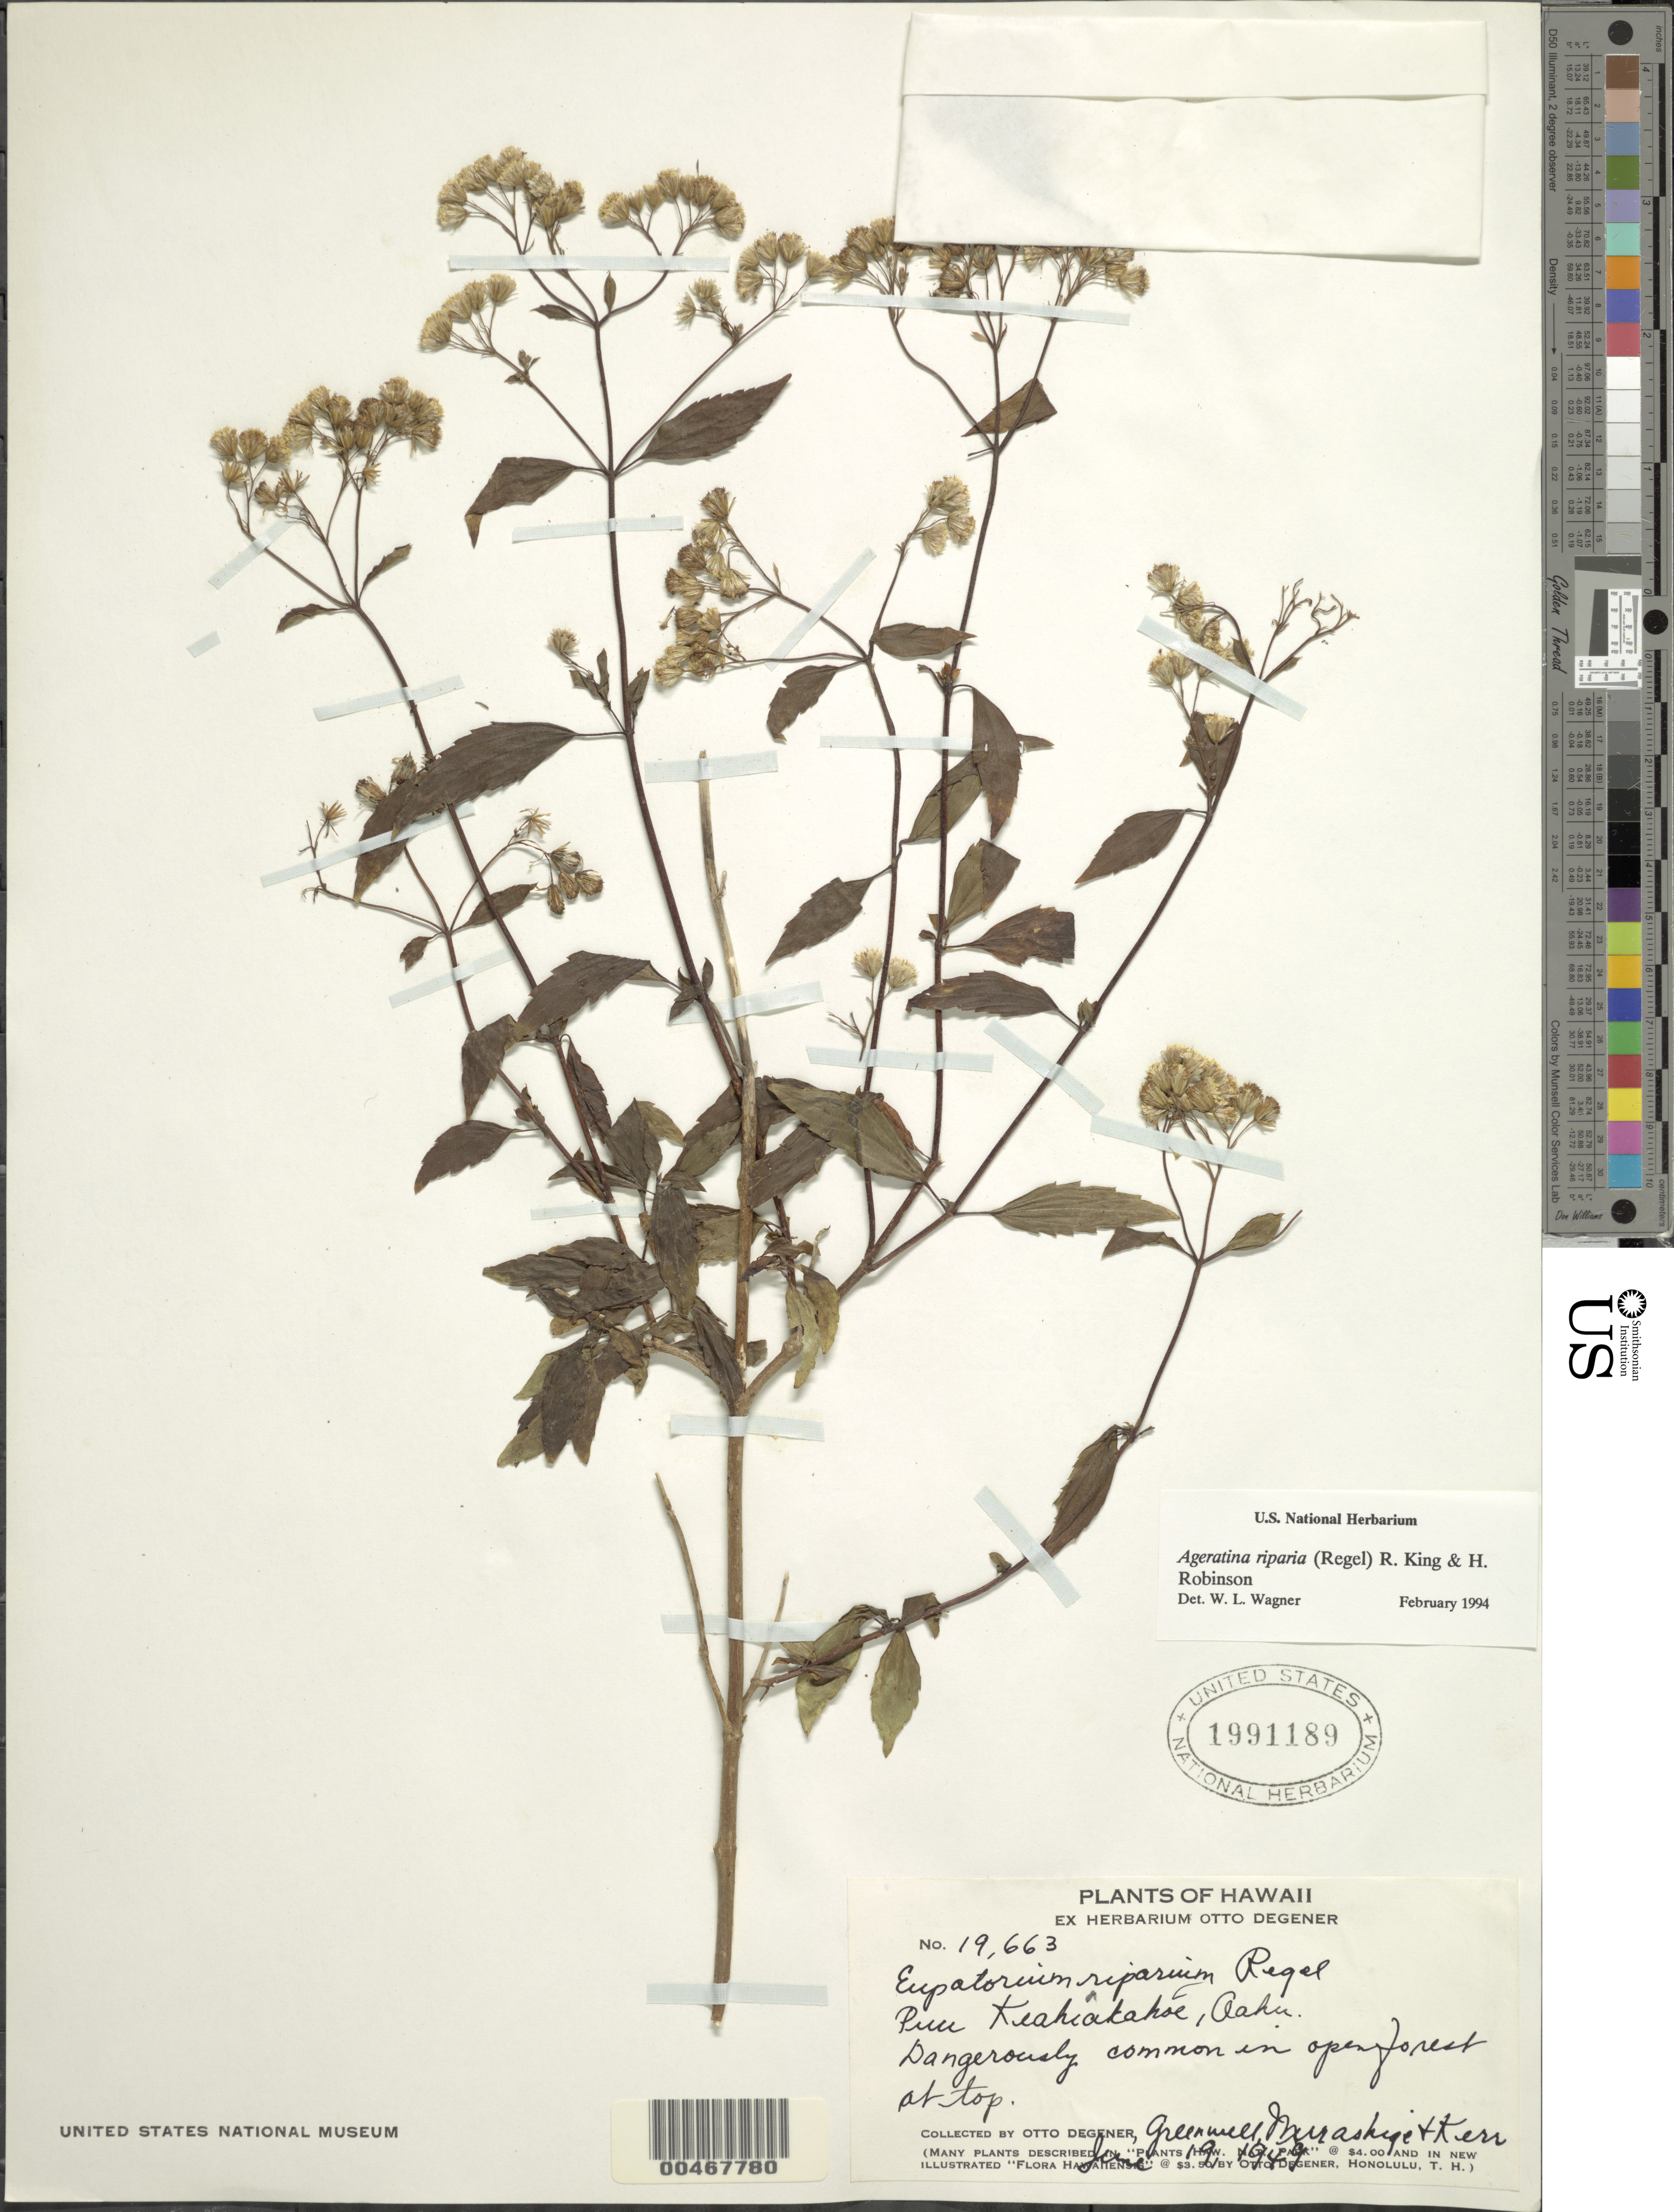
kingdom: Plantae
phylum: Tracheophyta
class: Magnoliopsida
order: Asterales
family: Asteraceae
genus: Ageratina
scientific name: Ageratina riparia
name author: (Regel) R.M. King & H. Rob.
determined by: Wagner, W. L., (BOT), Smithsonian Institution - National Museum of Natural History (UNITED STATES)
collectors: O. Degener, -. Greenwell, Murashige & Kerr, --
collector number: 19663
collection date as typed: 19 Jun 1949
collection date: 1949-06-19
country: United States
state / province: Hawaii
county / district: Honolulu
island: Oahu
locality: Puu Keahiakahoe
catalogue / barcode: US 1991189